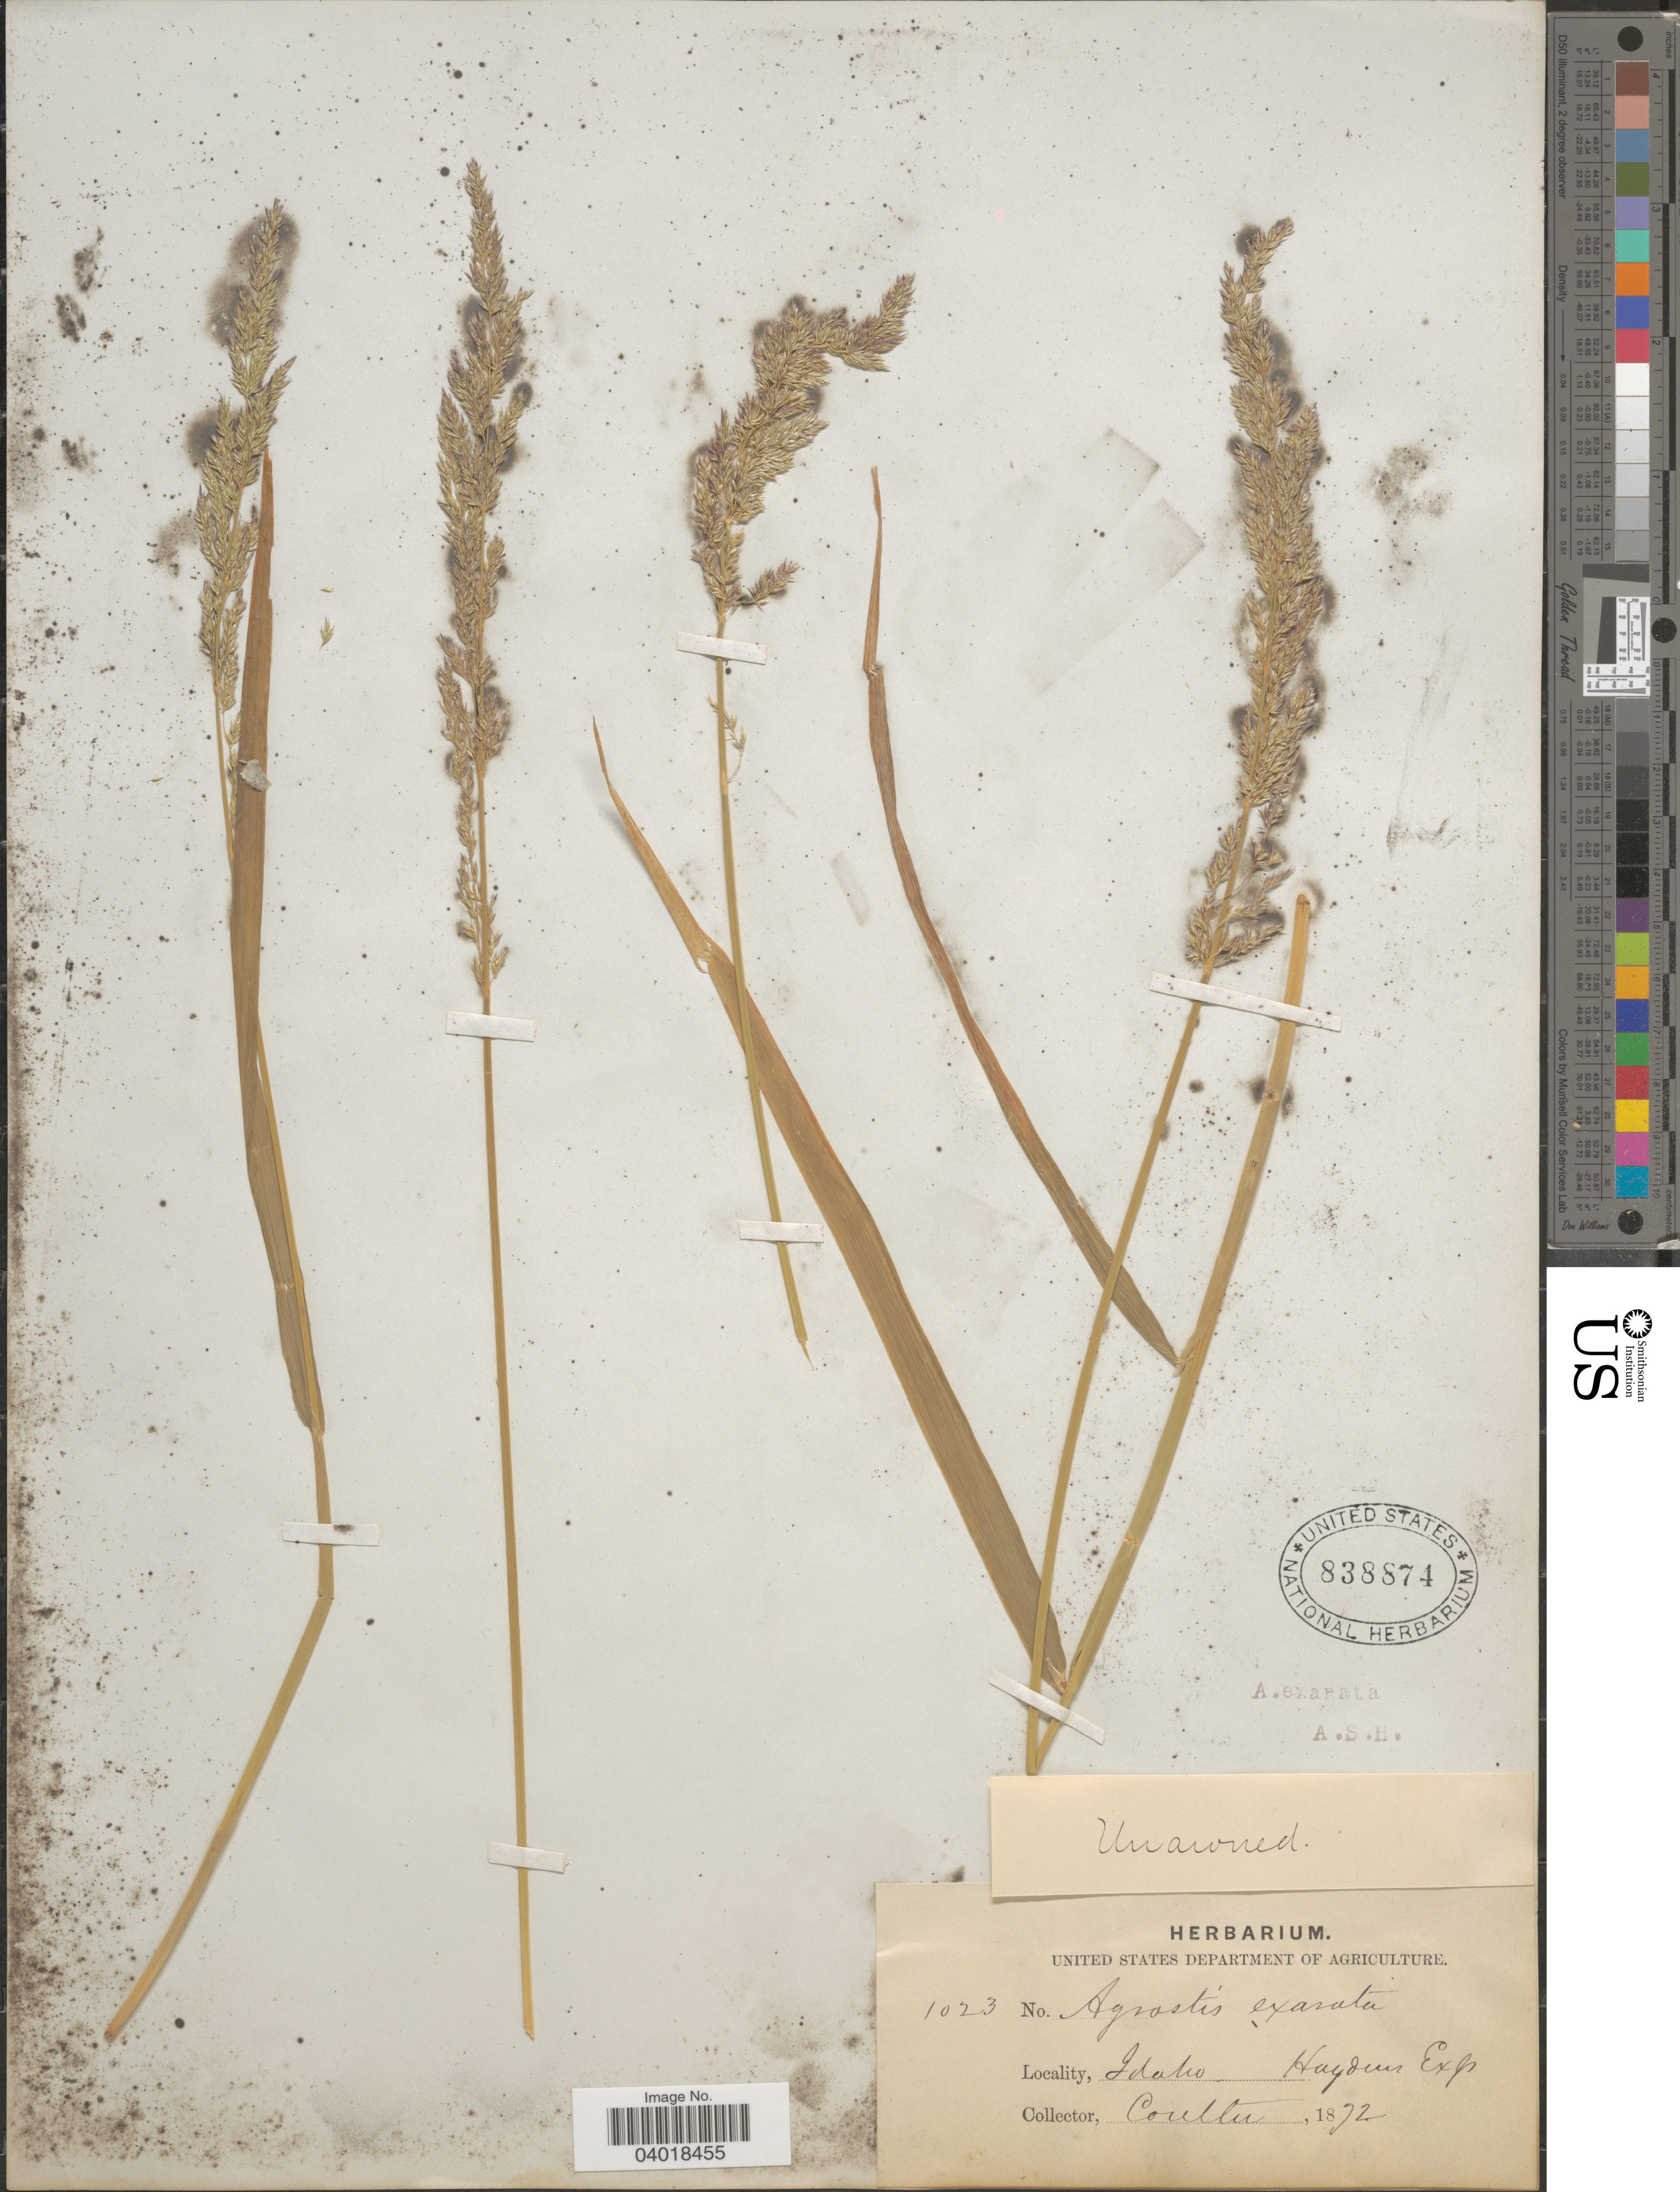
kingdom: Plantae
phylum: Tracheophyta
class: Liliopsida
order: Poales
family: Poaceae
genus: Agrostis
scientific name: Agrostis exarata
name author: Trin.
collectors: -- Coulter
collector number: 1023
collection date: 1872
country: United States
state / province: Idaho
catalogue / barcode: US 838874